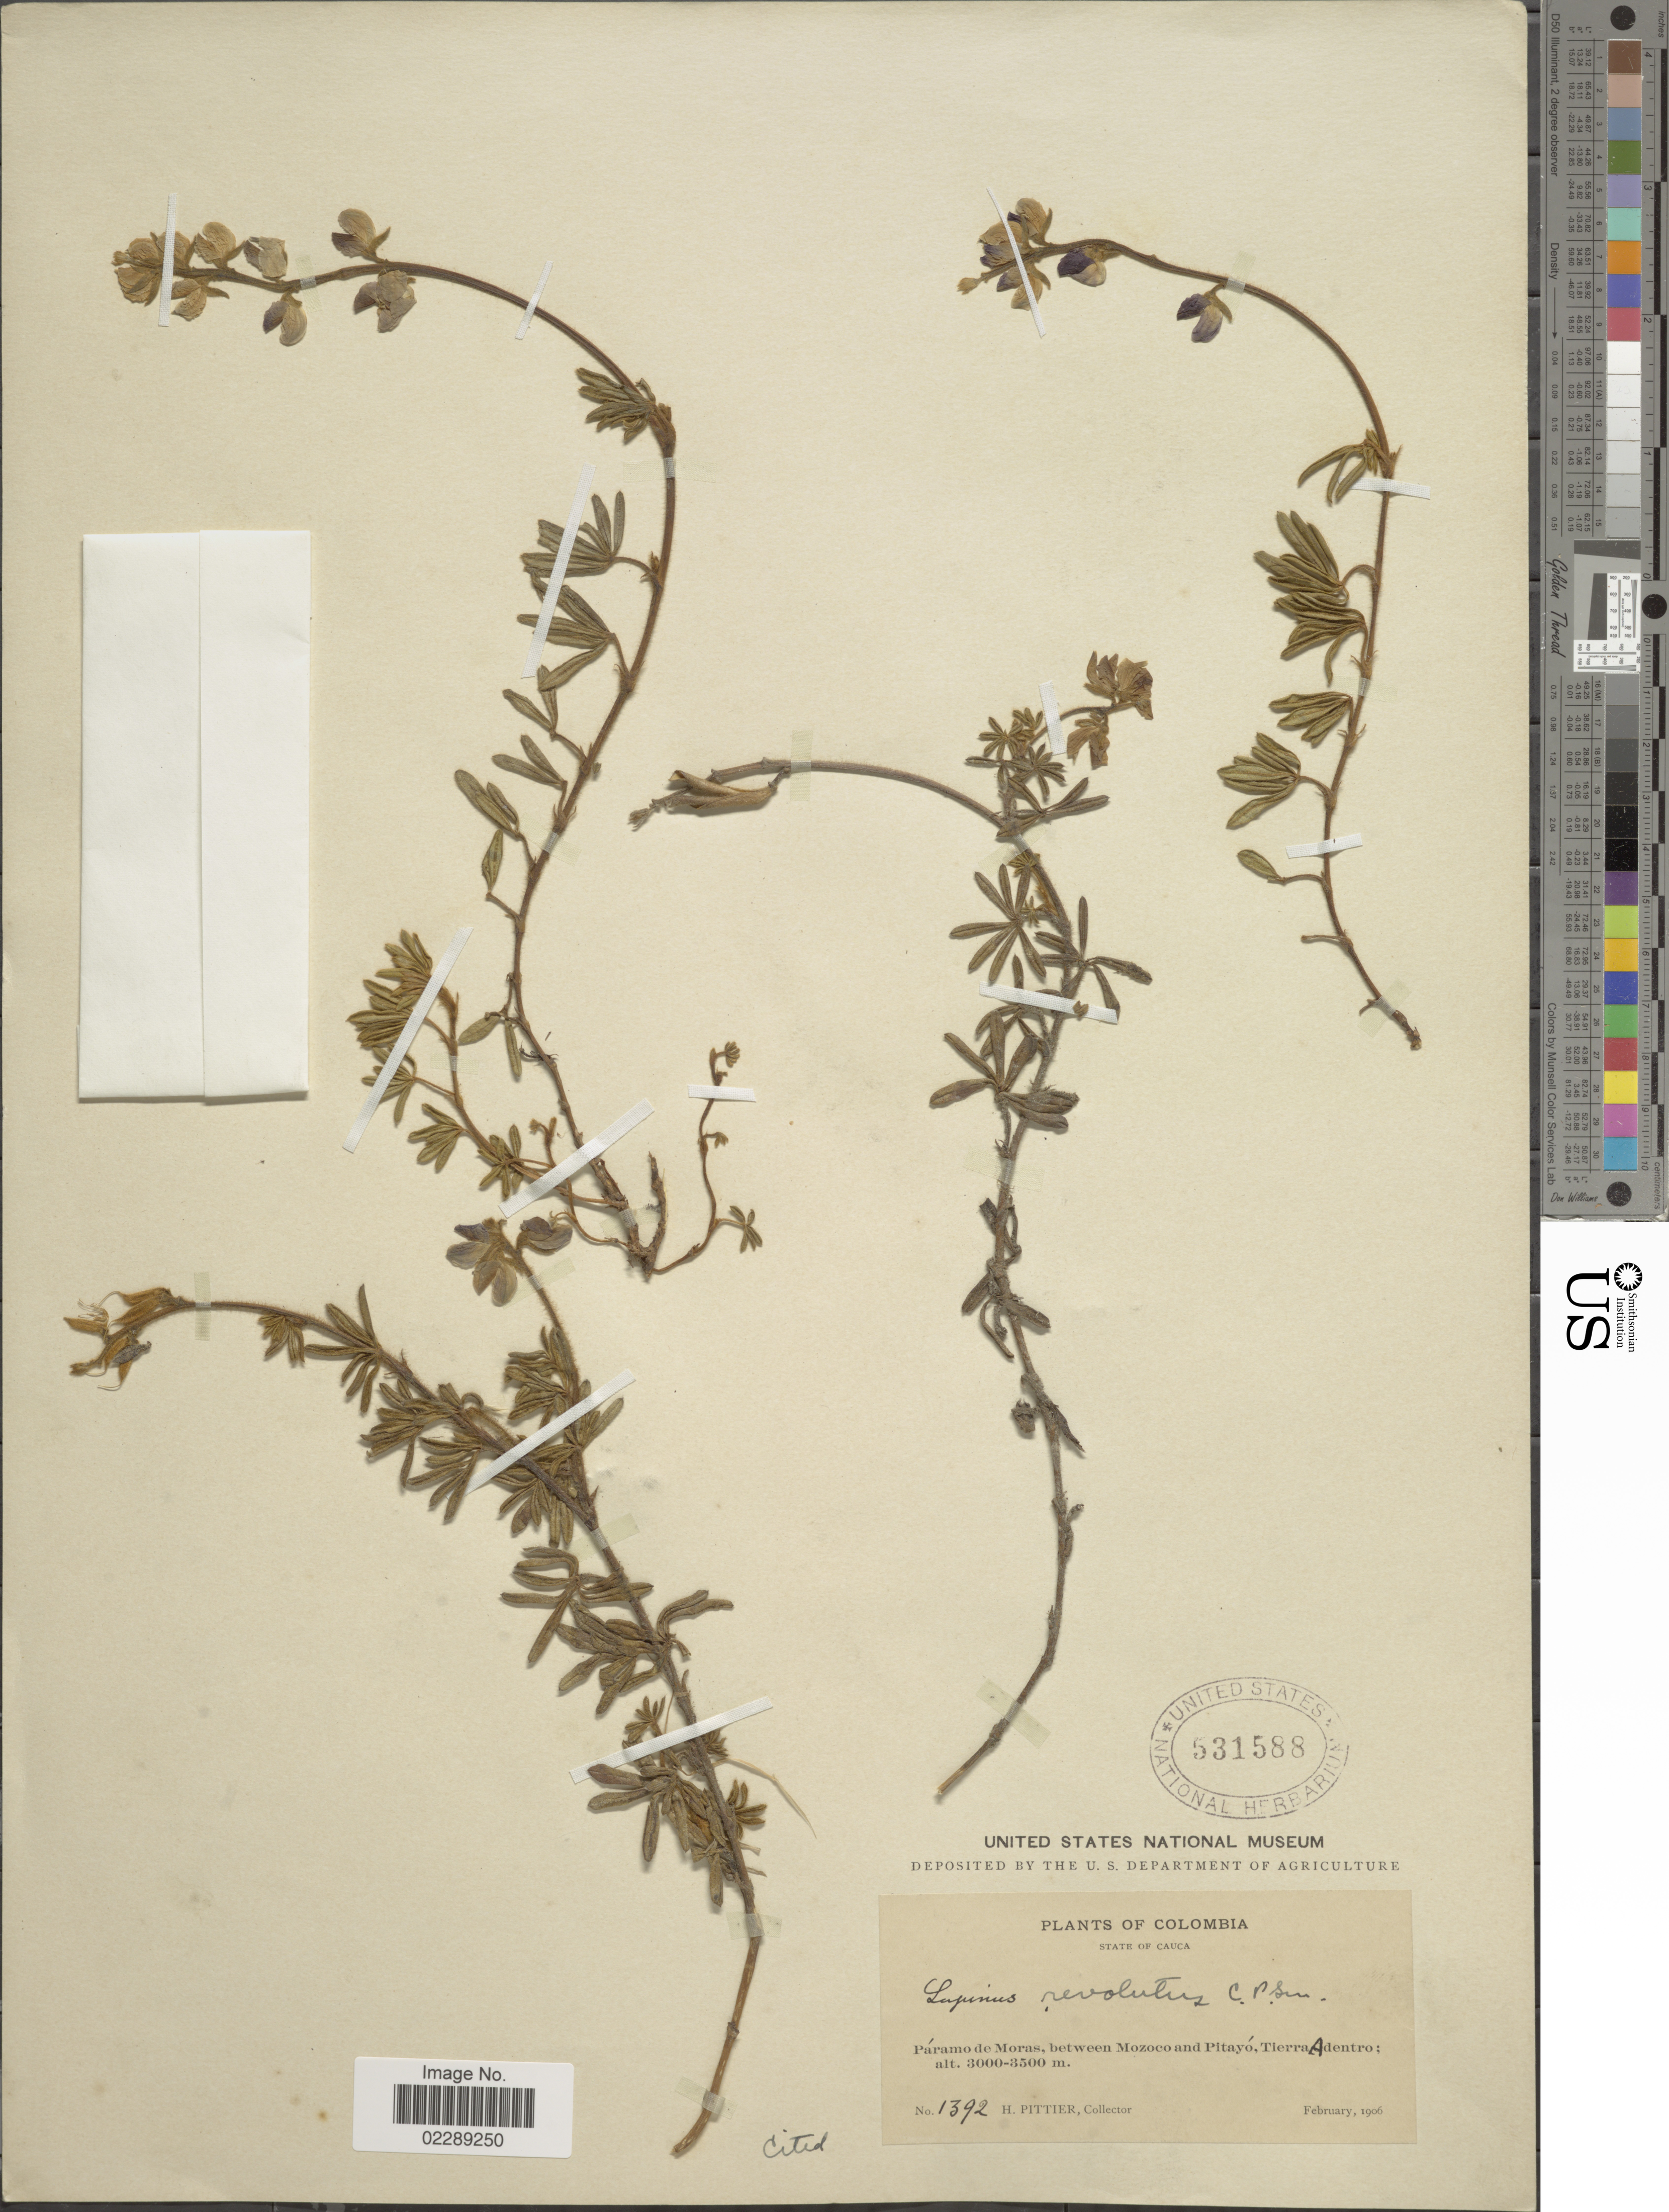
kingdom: Plantae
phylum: Tracheophyta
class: Magnoliopsida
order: Fabales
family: Fabaceae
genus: Lupinus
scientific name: Lupinus revolutus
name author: C.P. Sm.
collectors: H. F. Pittier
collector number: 1392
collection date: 1906-02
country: Colombia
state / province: Cauca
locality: State of Cauca. Páramo de Moras, between Mozoco and Pitayó, Tierra Adentro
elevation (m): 3000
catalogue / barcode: US 531588